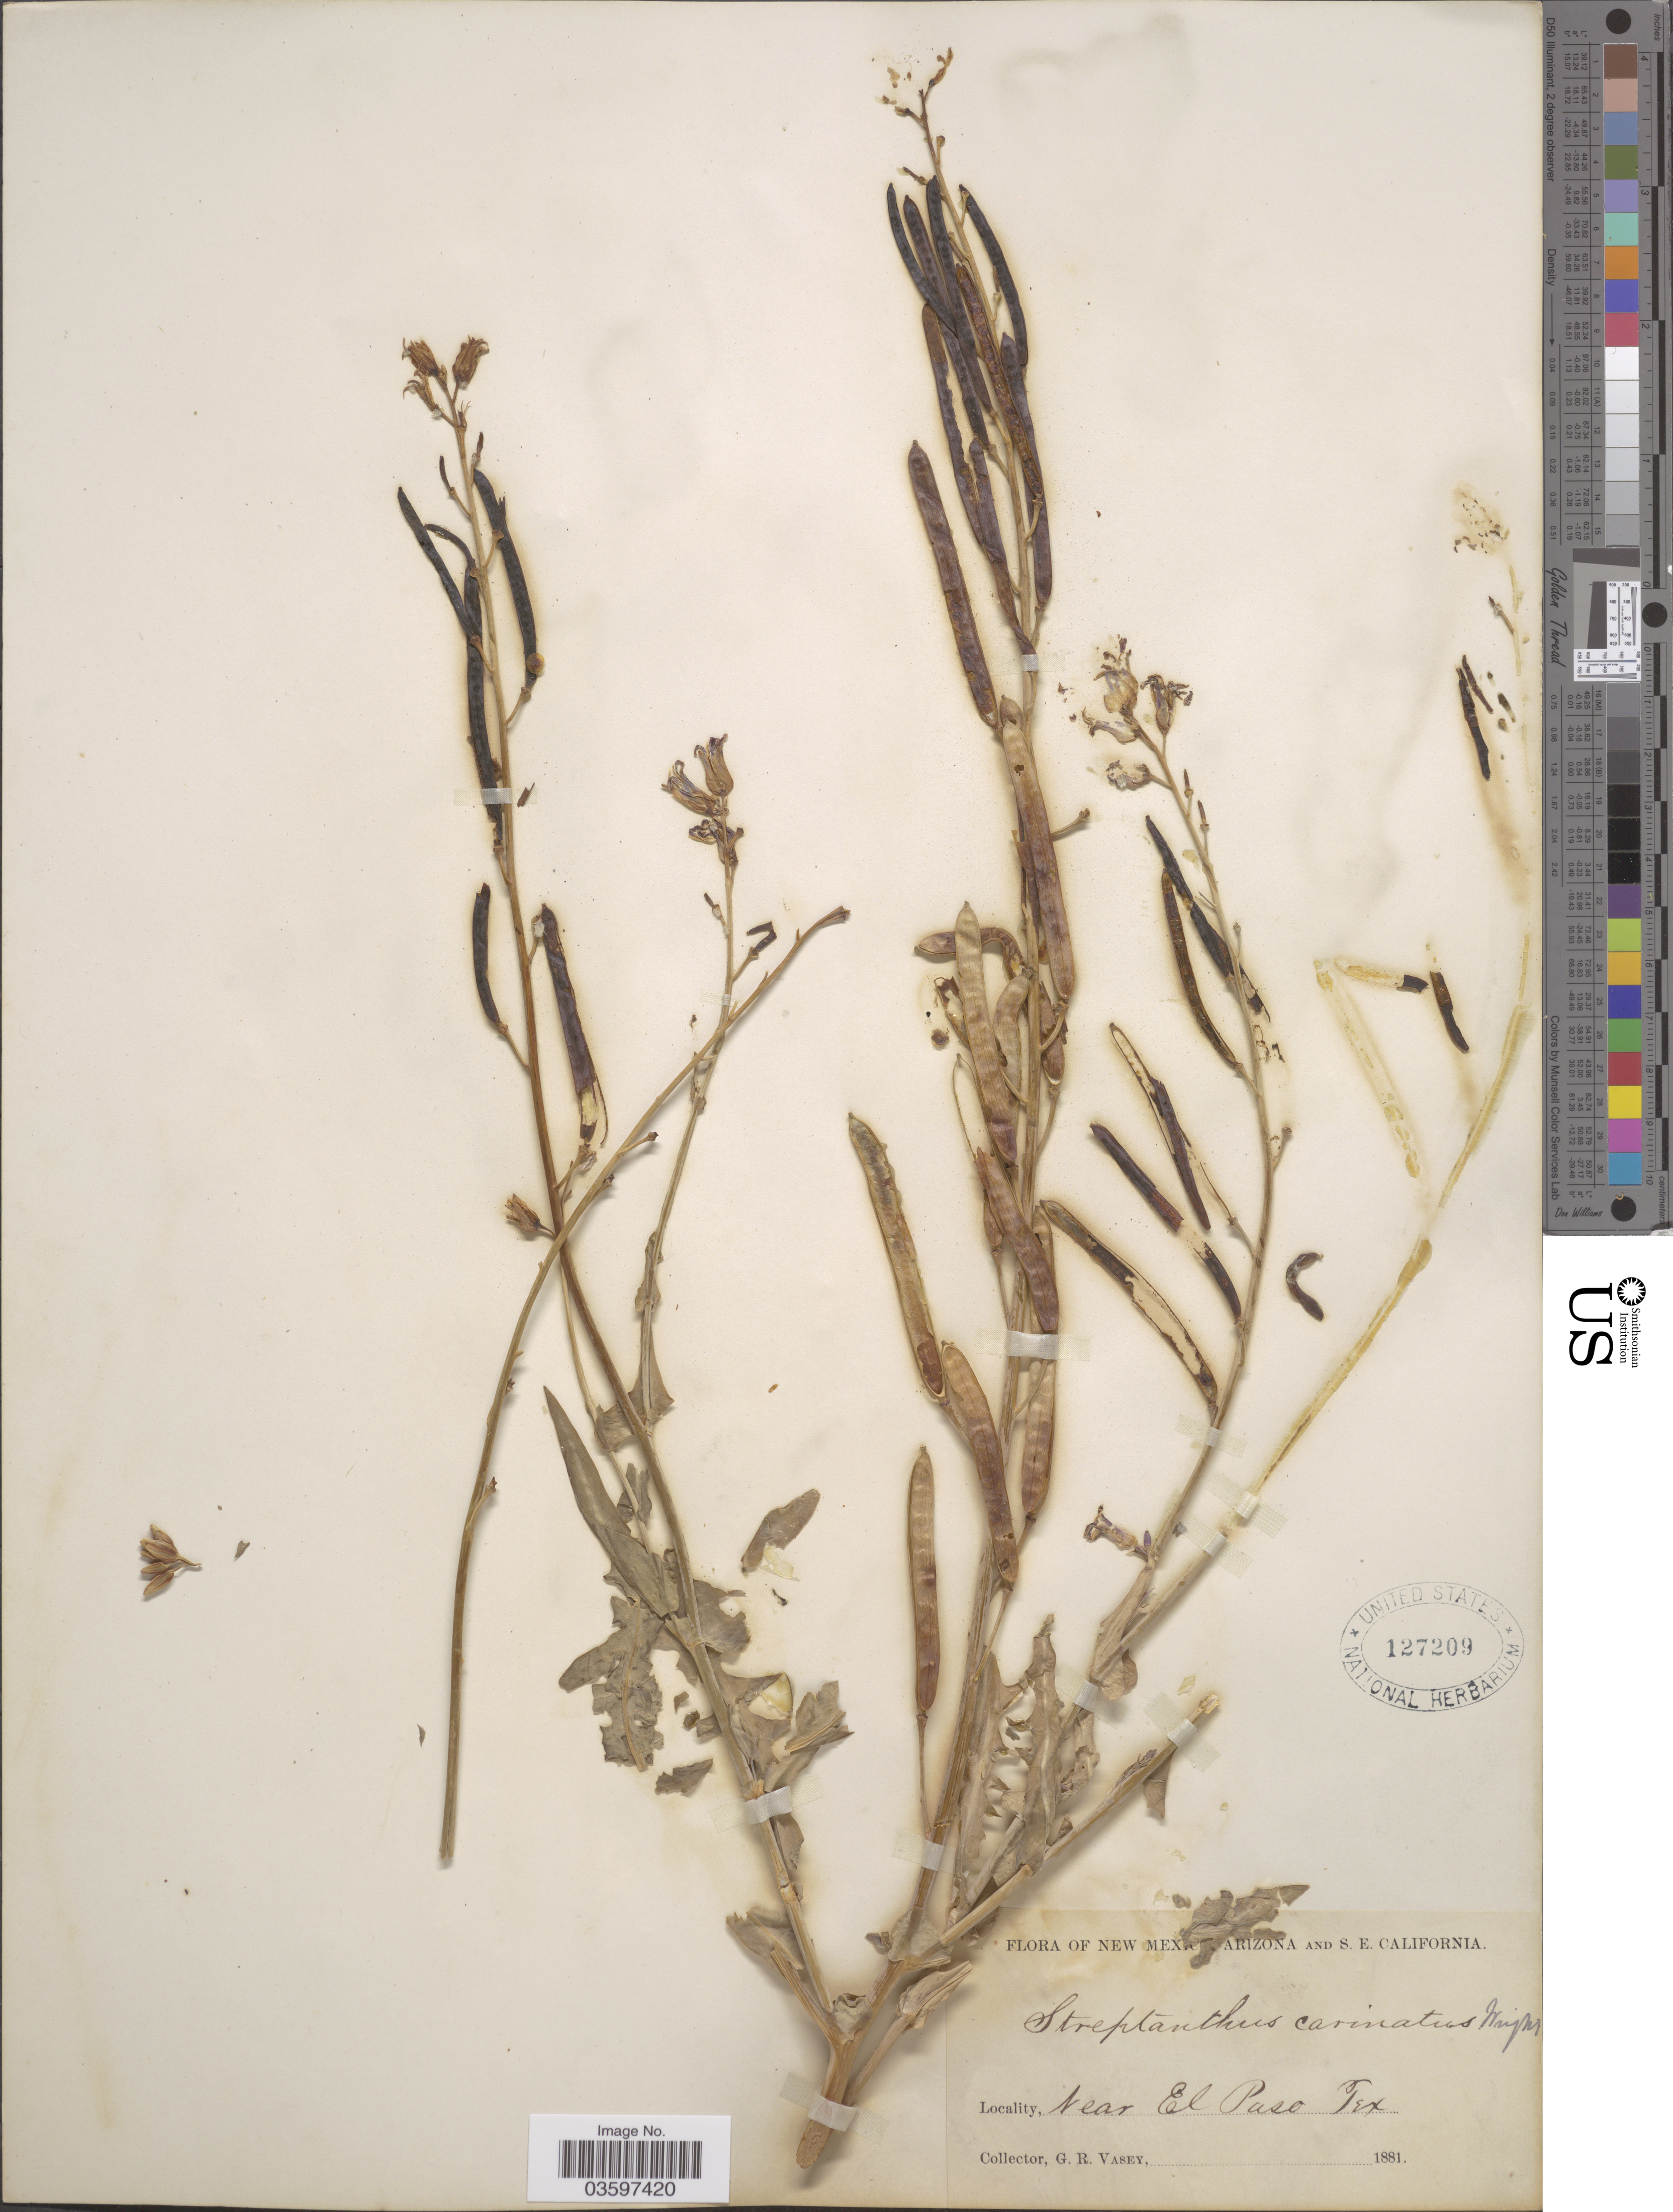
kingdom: Plantae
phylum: Tracheophyta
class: Magnoliopsida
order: Brassicales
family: Brassicaceae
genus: Streptanthus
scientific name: Streptanthus carinatus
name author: C. Wright ex A. Gray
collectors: G. R. Vasey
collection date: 1881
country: United States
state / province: Texas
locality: Near El Paso.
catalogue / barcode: US 127209